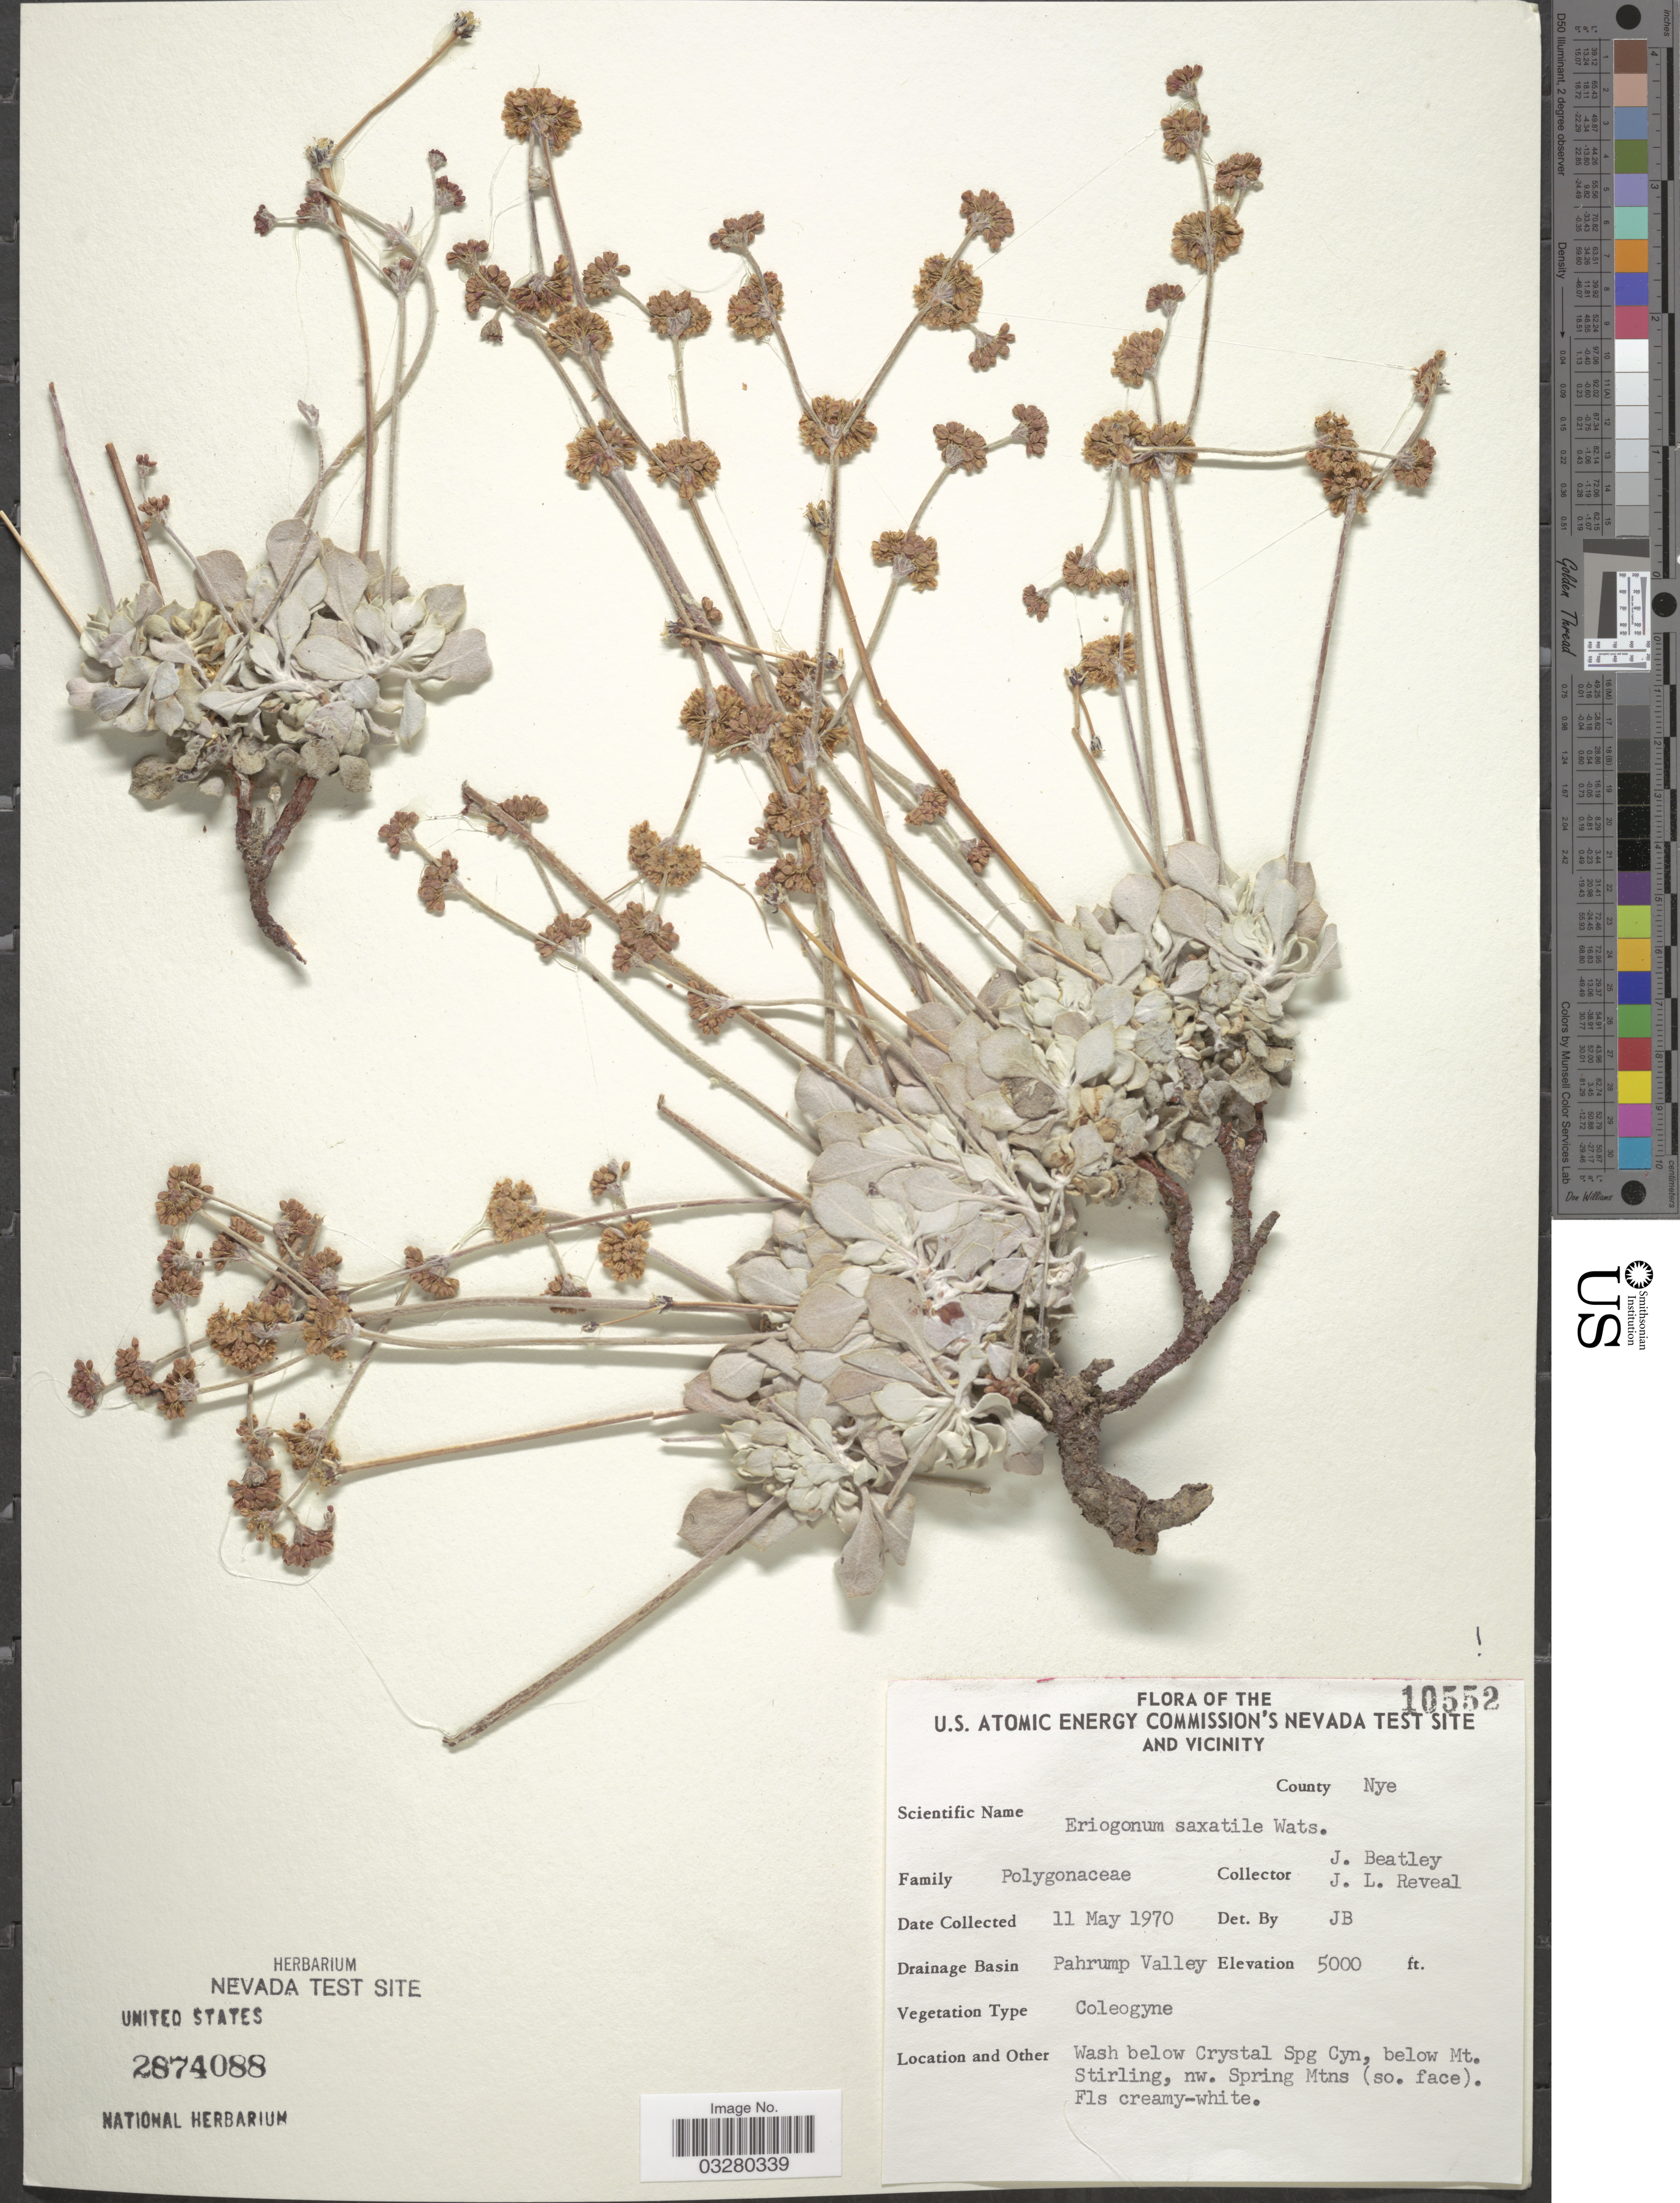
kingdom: Plantae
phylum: Tracheophyta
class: Magnoliopsida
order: Caryophyllales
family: Polygonaceae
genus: Eriogonum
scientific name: Eriogonum saxatile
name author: S. Watson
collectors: J. C. Beatley & J. L. Reveal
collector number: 10552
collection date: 1970-05-11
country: United States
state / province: Nevada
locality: U.S. Atomic Energy Commission's Nevada Test Site and Vicinity. County Nye. Drainage Basin Pahrump Valley. Wash below Crystal Spg Cyn, below Mt. Stirling, nw. Spring Mtns (so. face).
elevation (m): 1524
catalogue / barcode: US 2874088